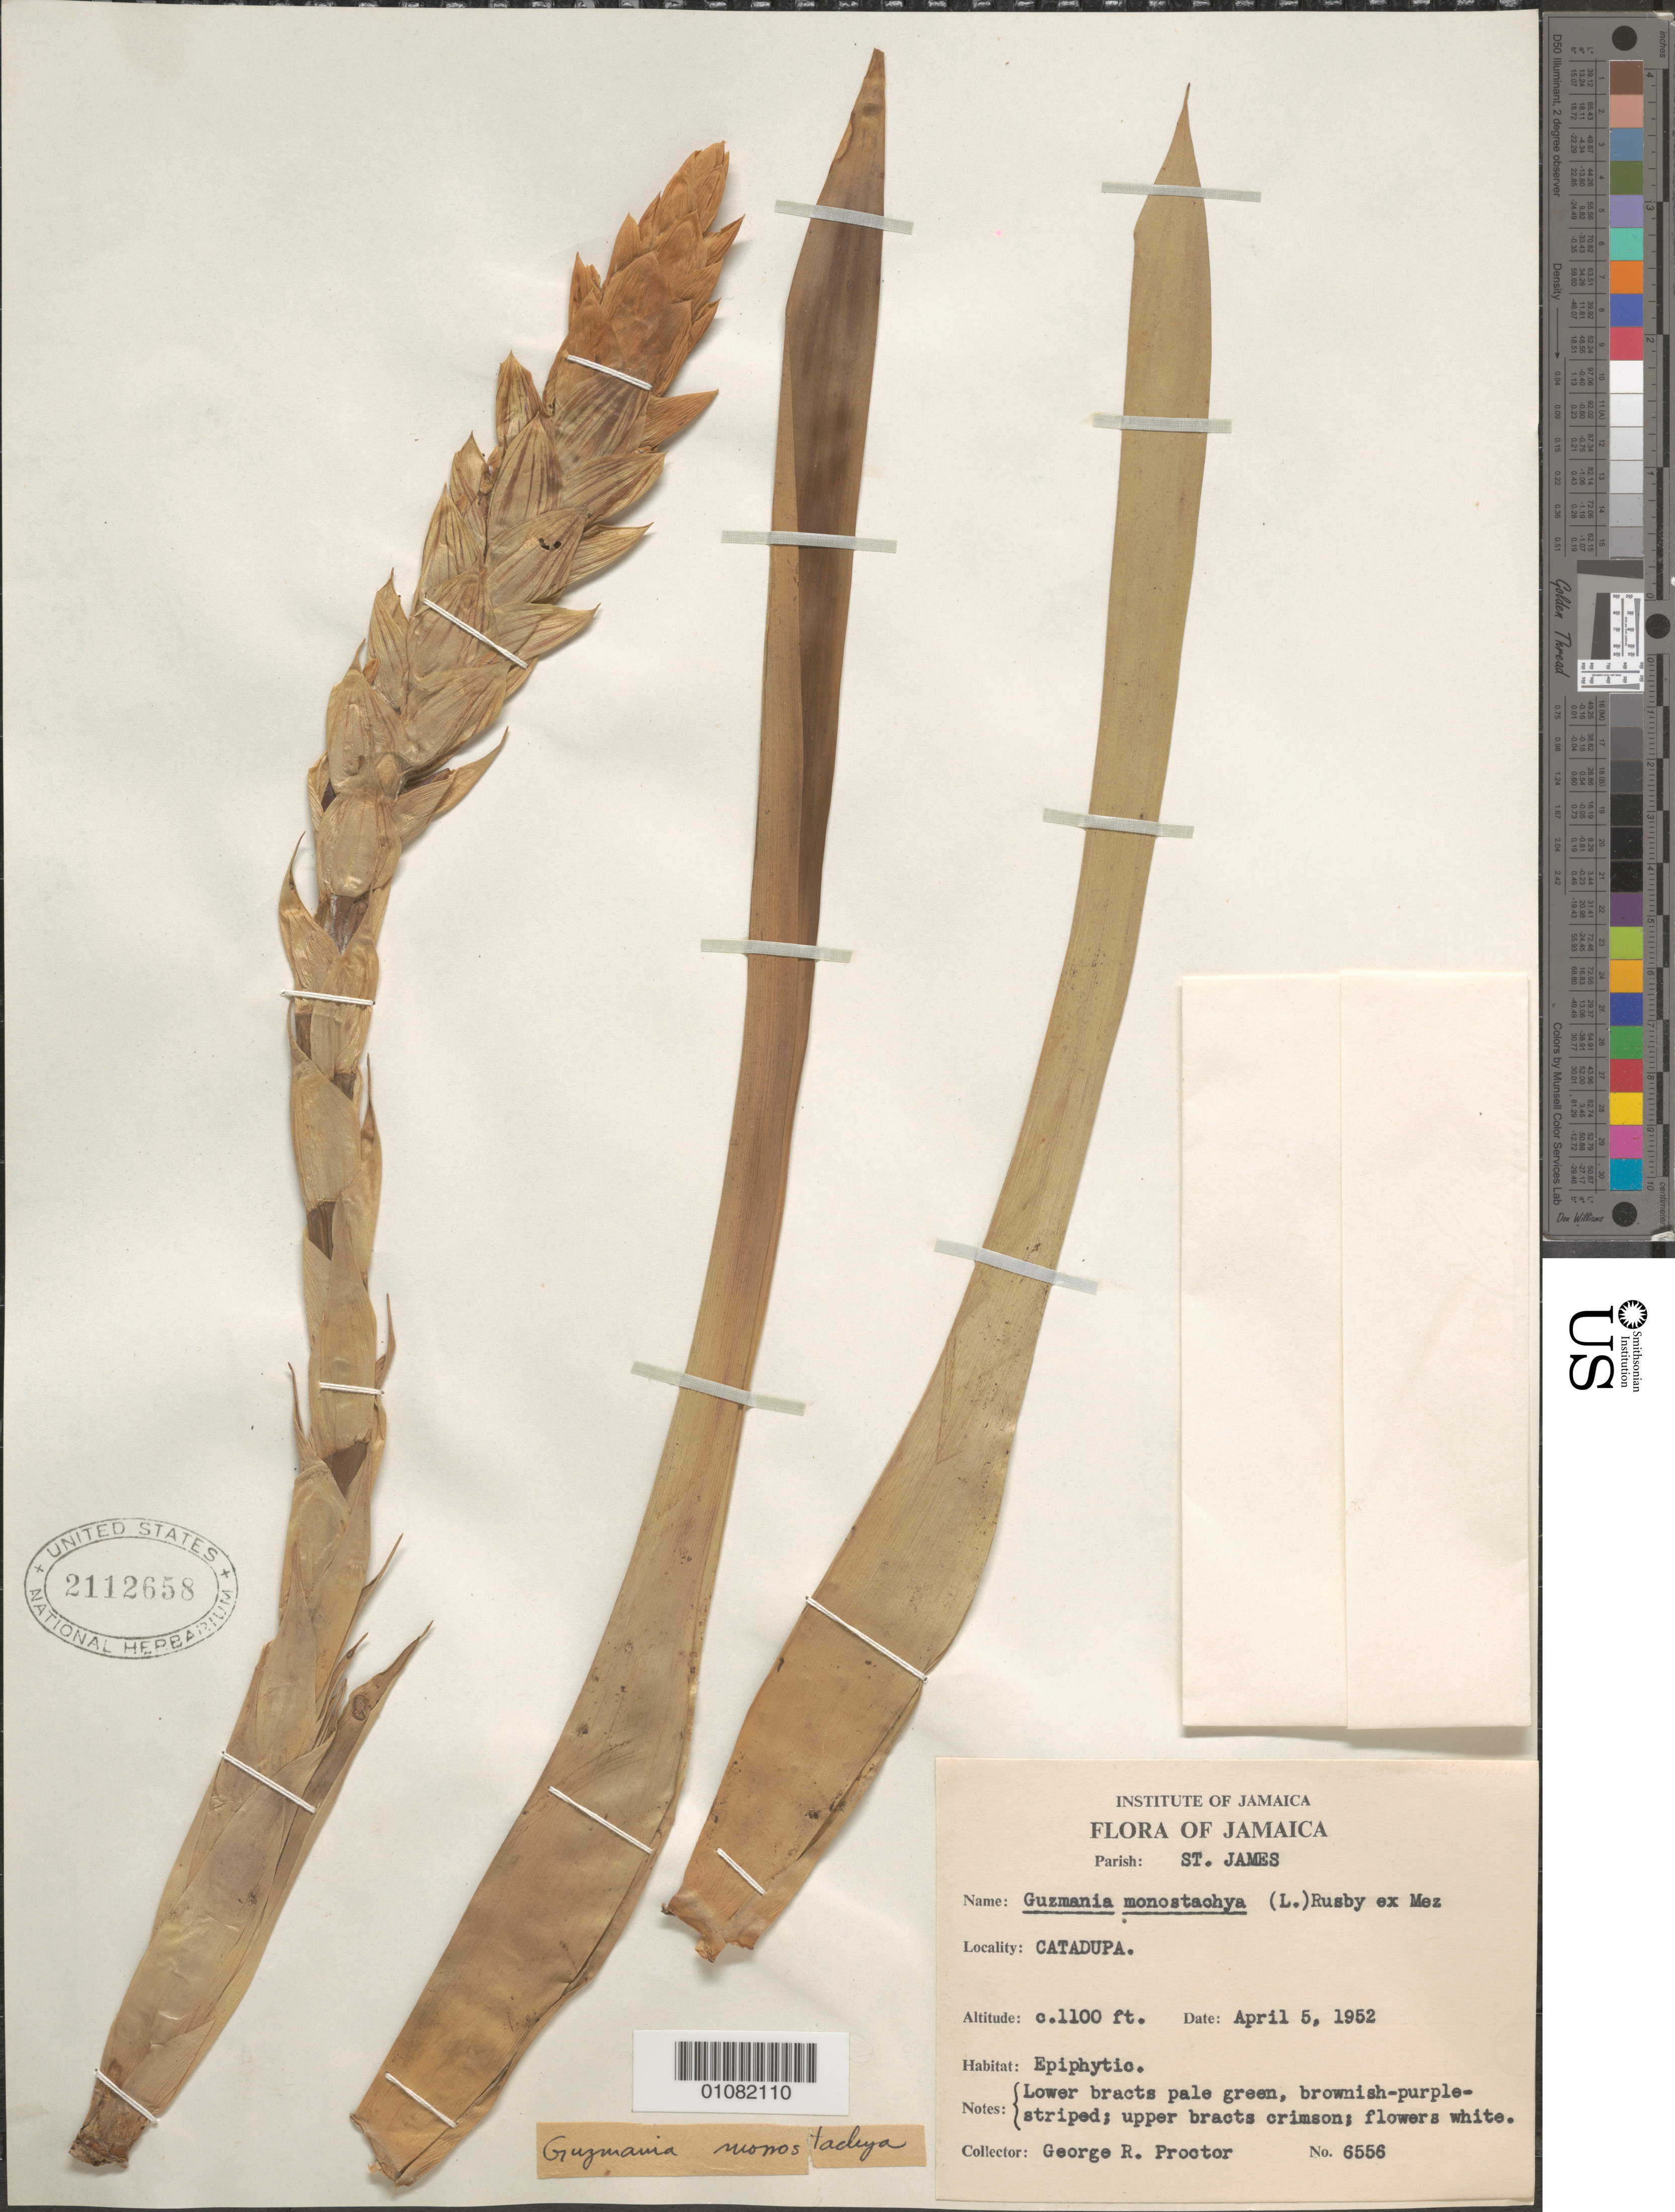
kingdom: Plantae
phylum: Tracheophyta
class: Liliopsida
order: Poales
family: Bromeliaceae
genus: Guzmania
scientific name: Guzmania monostachia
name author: (L.) Rusby ex Mez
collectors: G. R. Proctor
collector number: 6556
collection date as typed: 05 Apr 1952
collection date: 1952-04-05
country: Jamaica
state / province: Saint James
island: Jamaica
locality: Catadupa.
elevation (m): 335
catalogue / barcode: US 2112658